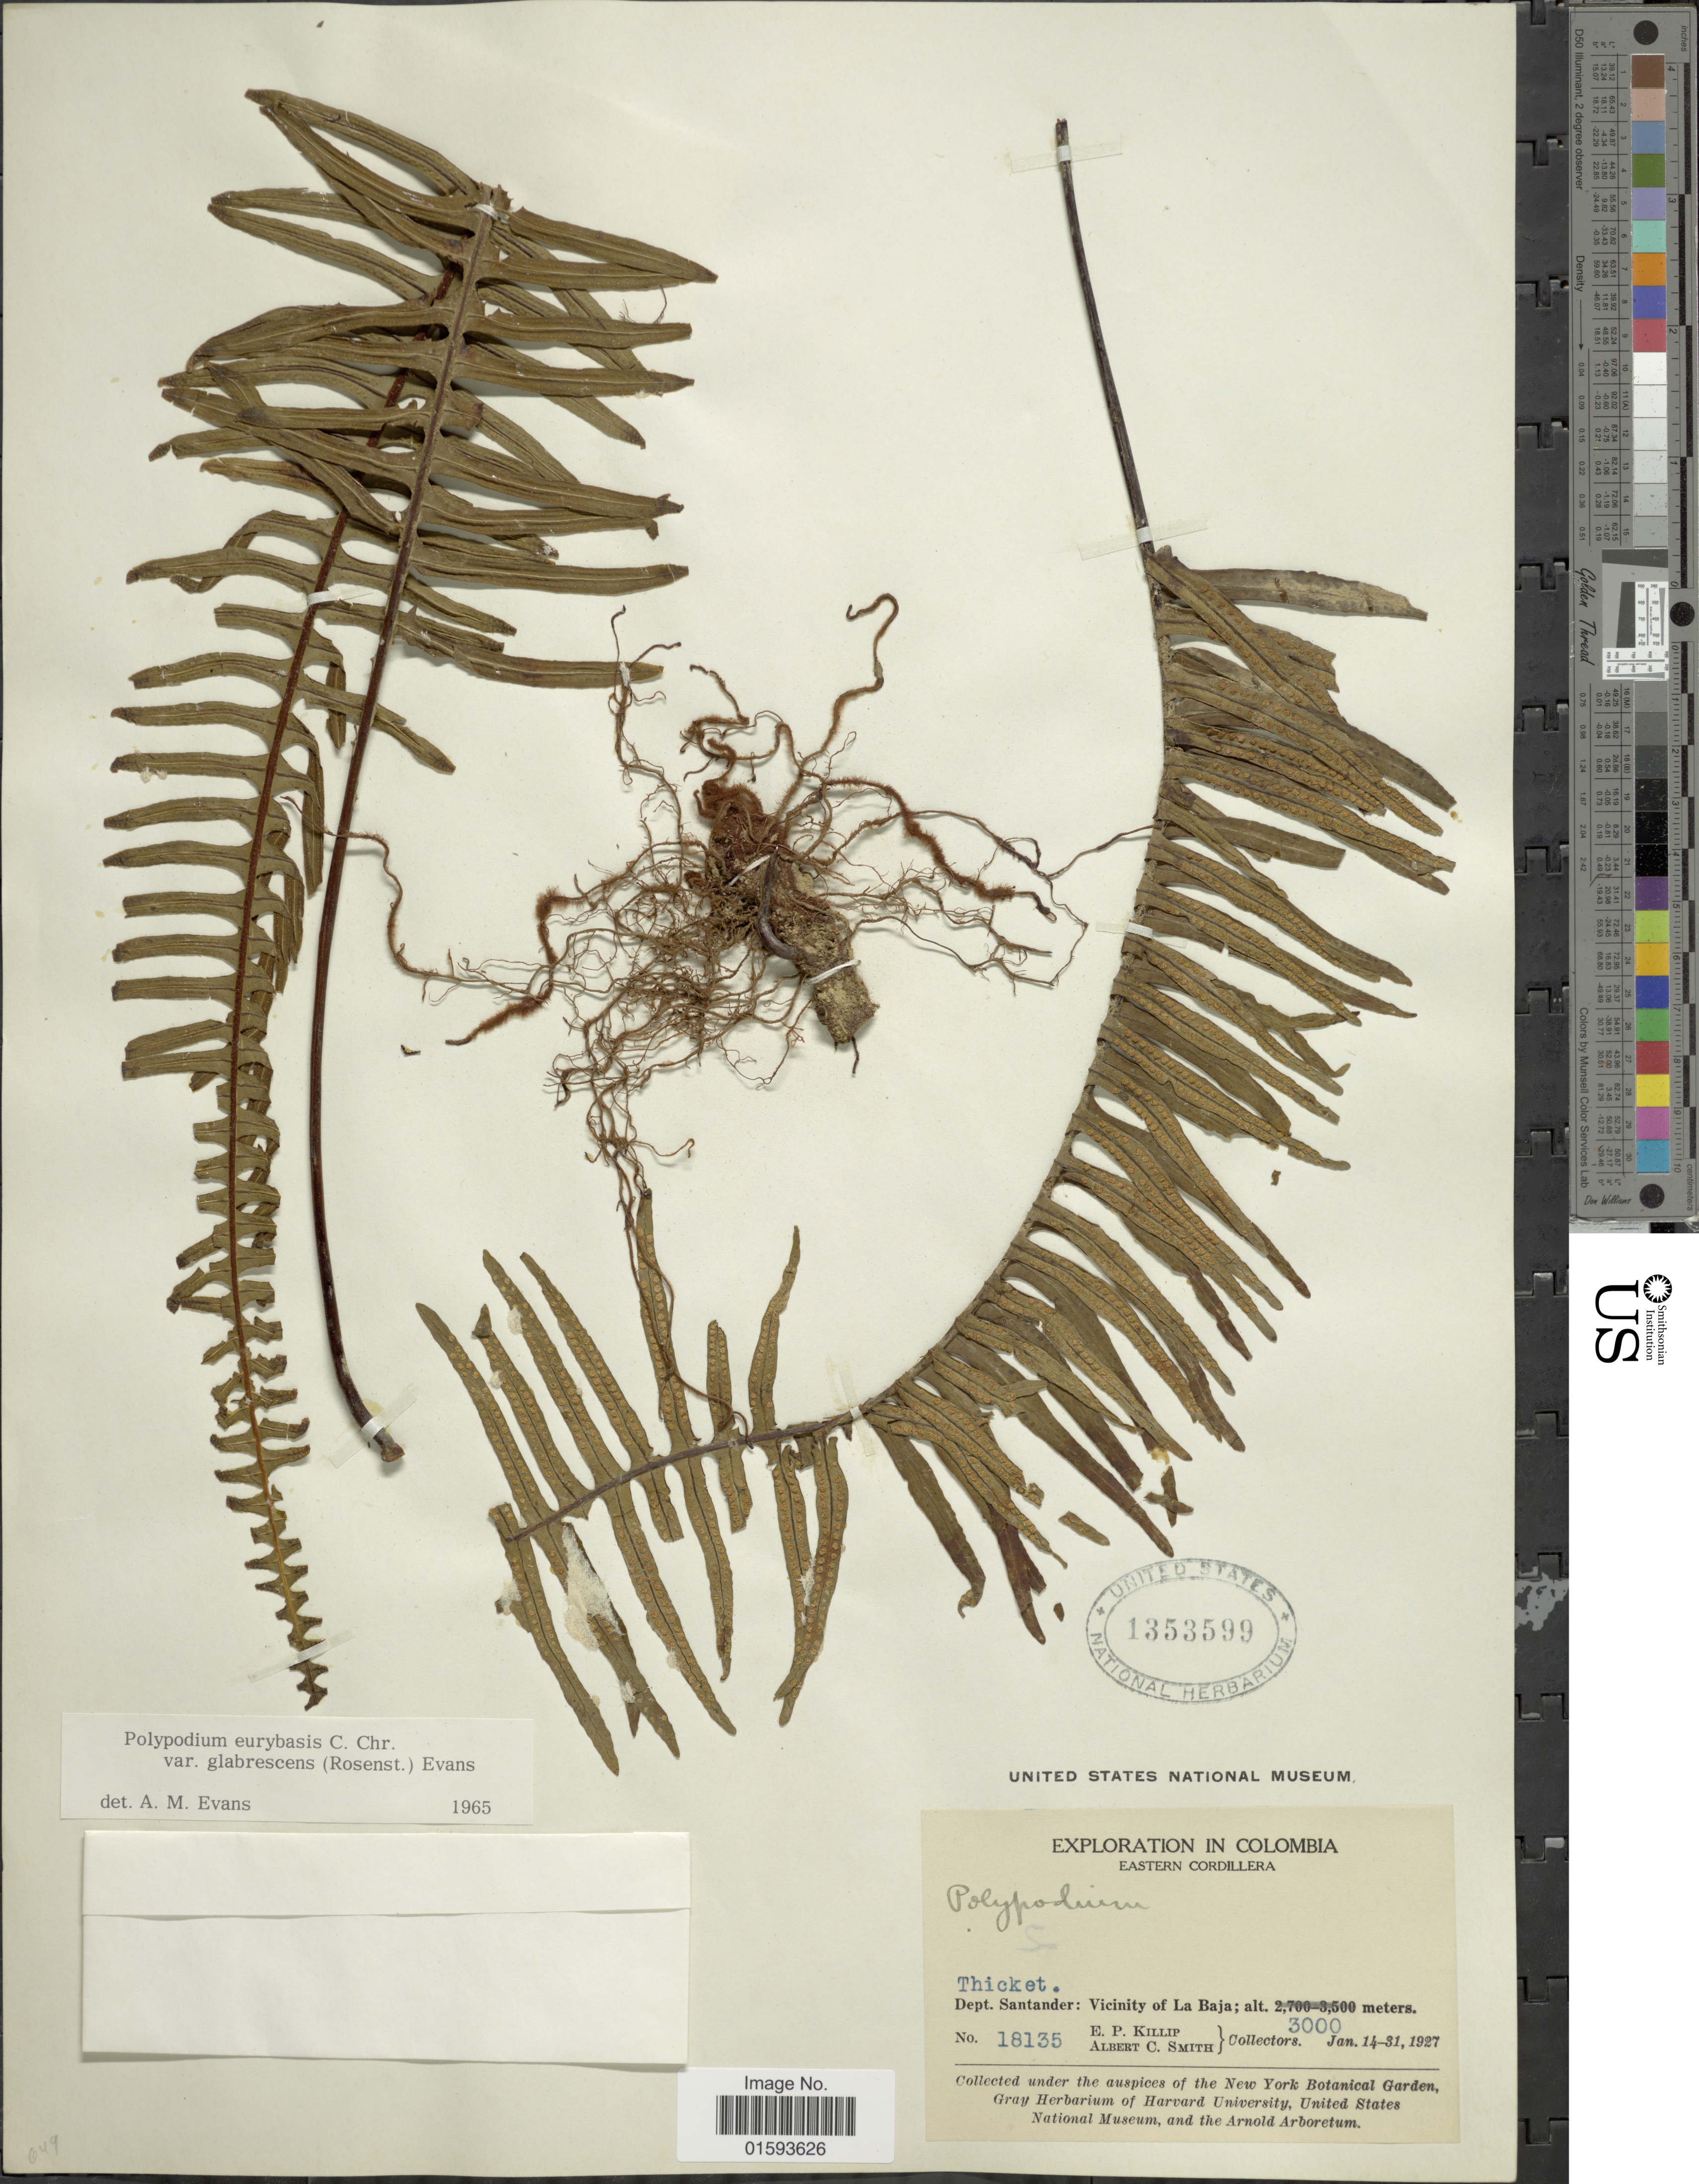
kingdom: Plantae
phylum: Tracheophyta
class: Polypodiopsida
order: Polypodiales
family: Polypodiaceae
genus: Pecluma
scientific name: Pecluma eurybasis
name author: (C. Chr.) M.G. Price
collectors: E. P. Killip & A. C. Smith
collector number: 18135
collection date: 1927-01-14/1927-01-31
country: Colombia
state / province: Santander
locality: Eastern Cordillera, Vicinity of La Baja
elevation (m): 3000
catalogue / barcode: US 1353599